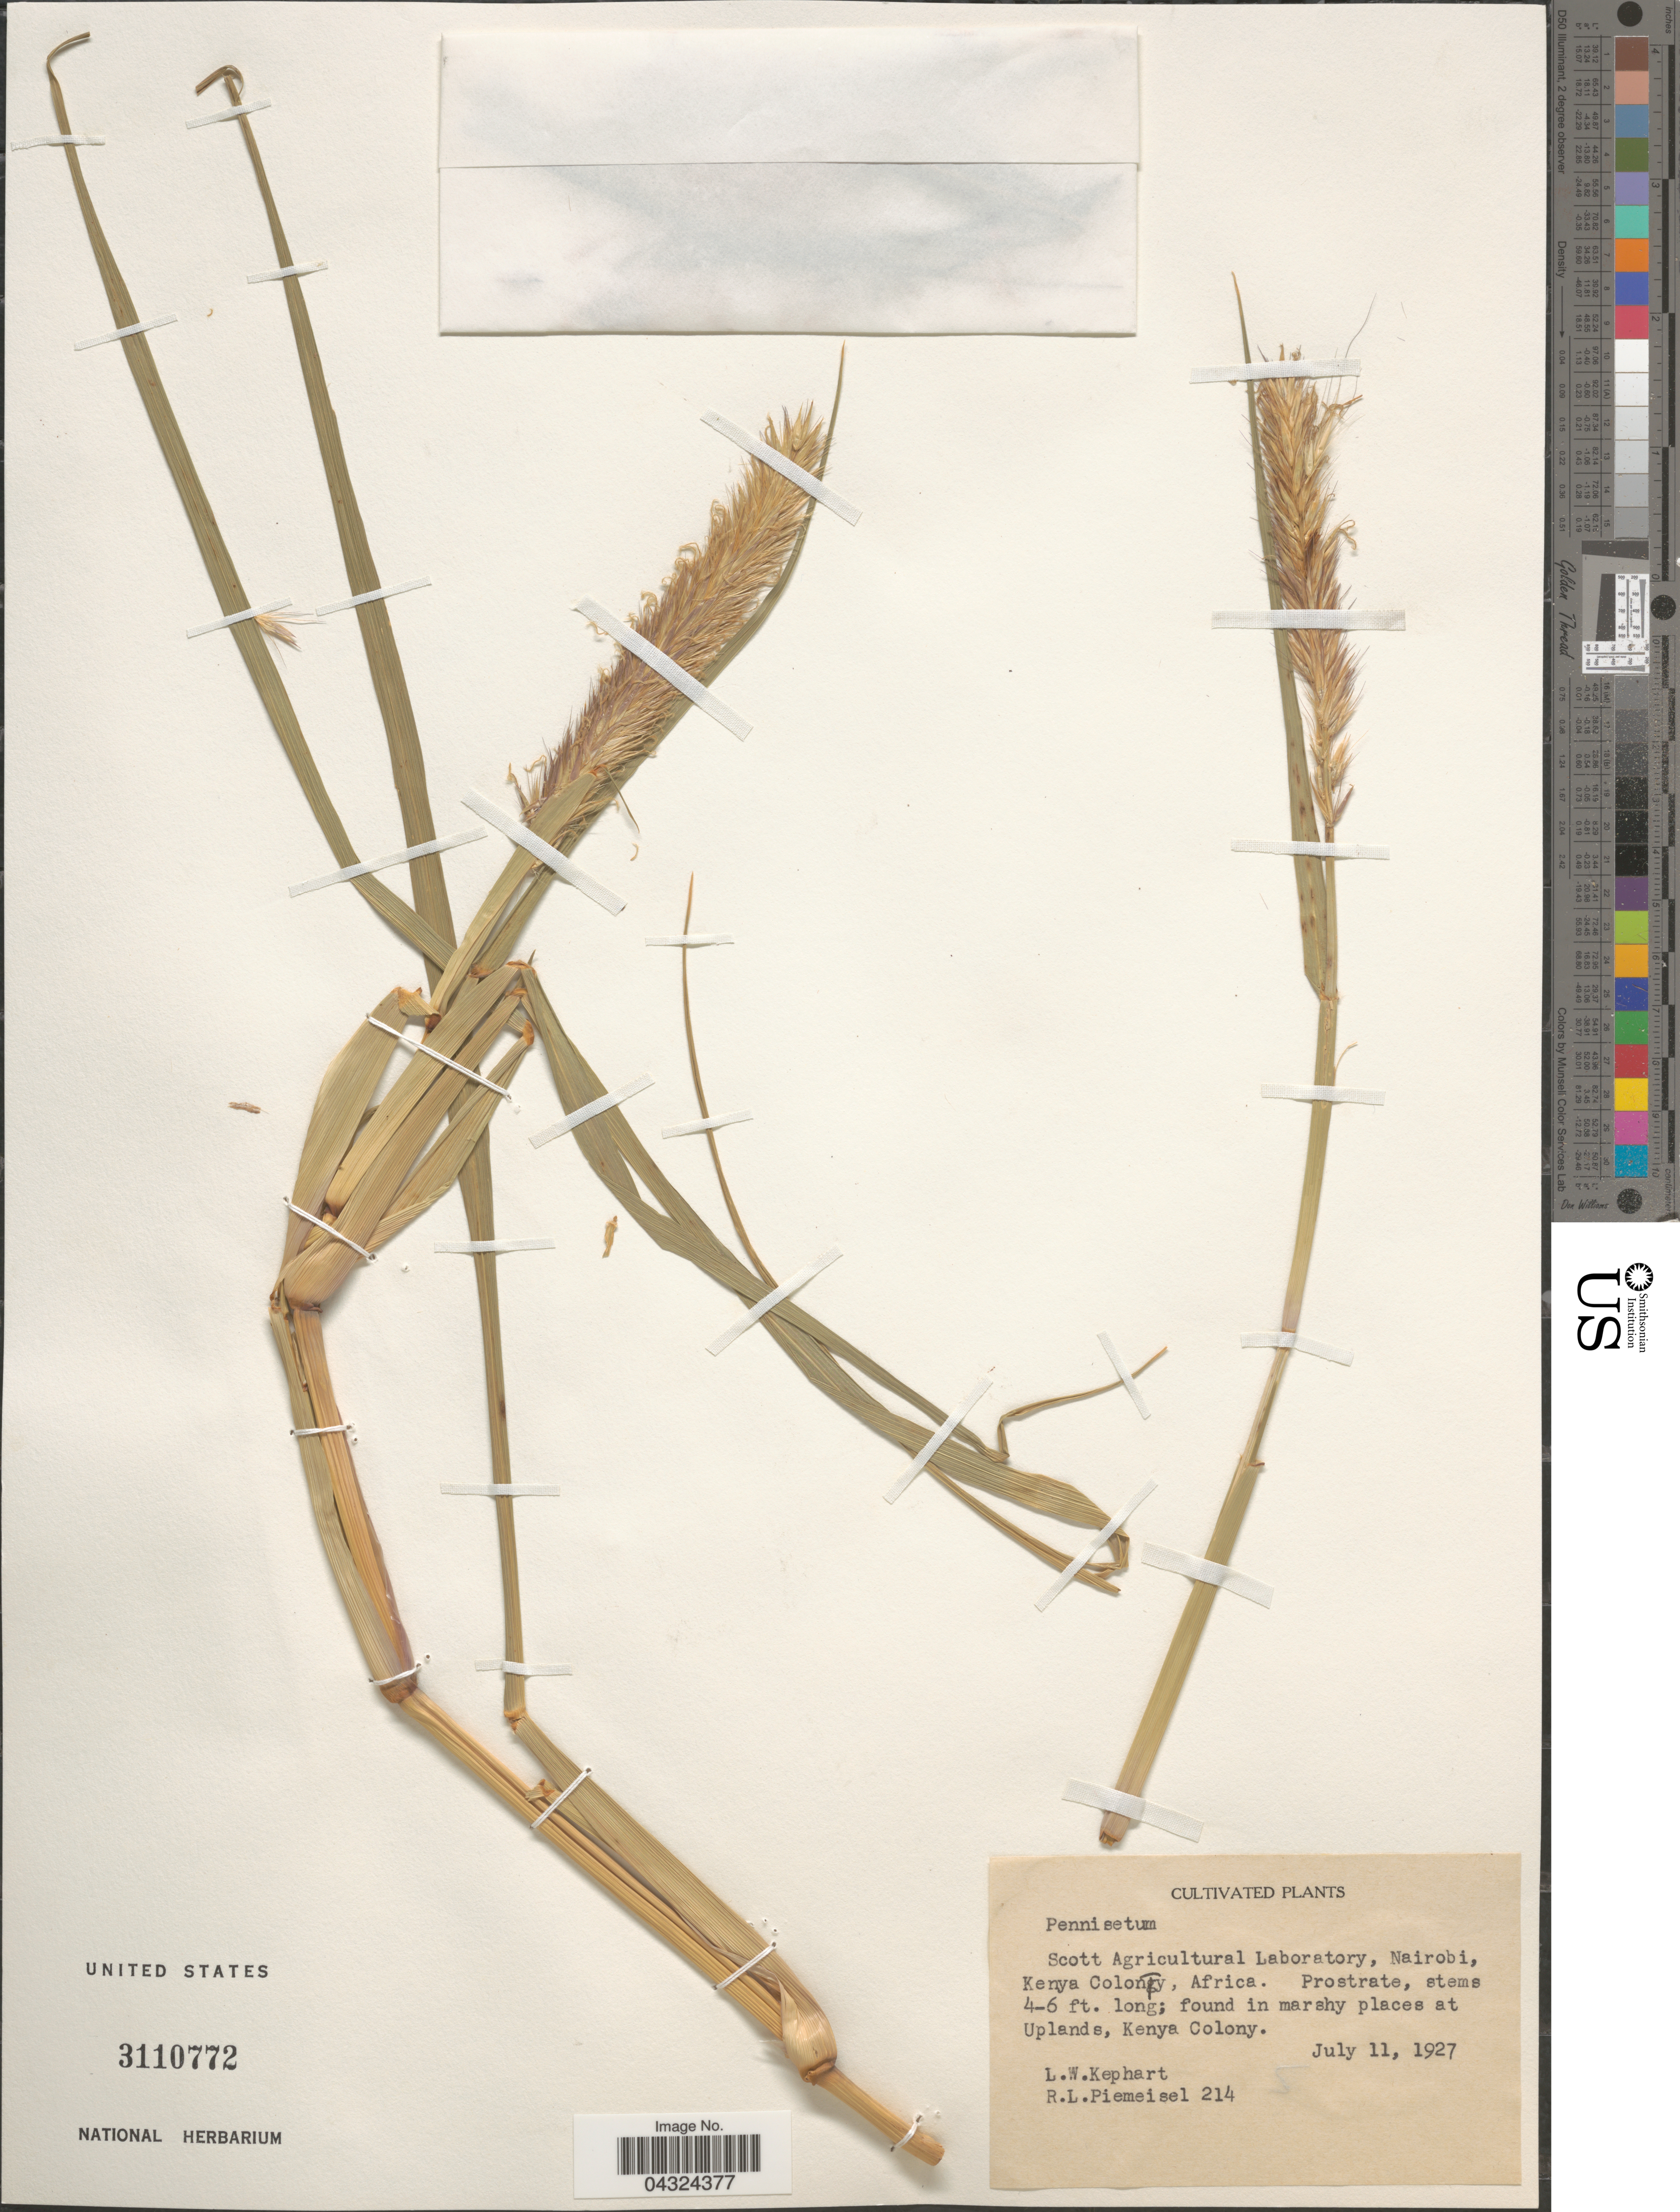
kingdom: Plantae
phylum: Tracheophyta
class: Liliopsida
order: Poales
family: Poaceae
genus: Cenchrus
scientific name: Cenchrus sp.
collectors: L. W. Kephart & R. L. Piemeisel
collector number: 214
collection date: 1927-07-11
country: Kenya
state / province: Nairobi Area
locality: Scott Agricultural Laboratory, Nairobi, Kenya Colony, Africa. In marshy places at Uplands, Kenya Colony.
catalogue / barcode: US 3110772